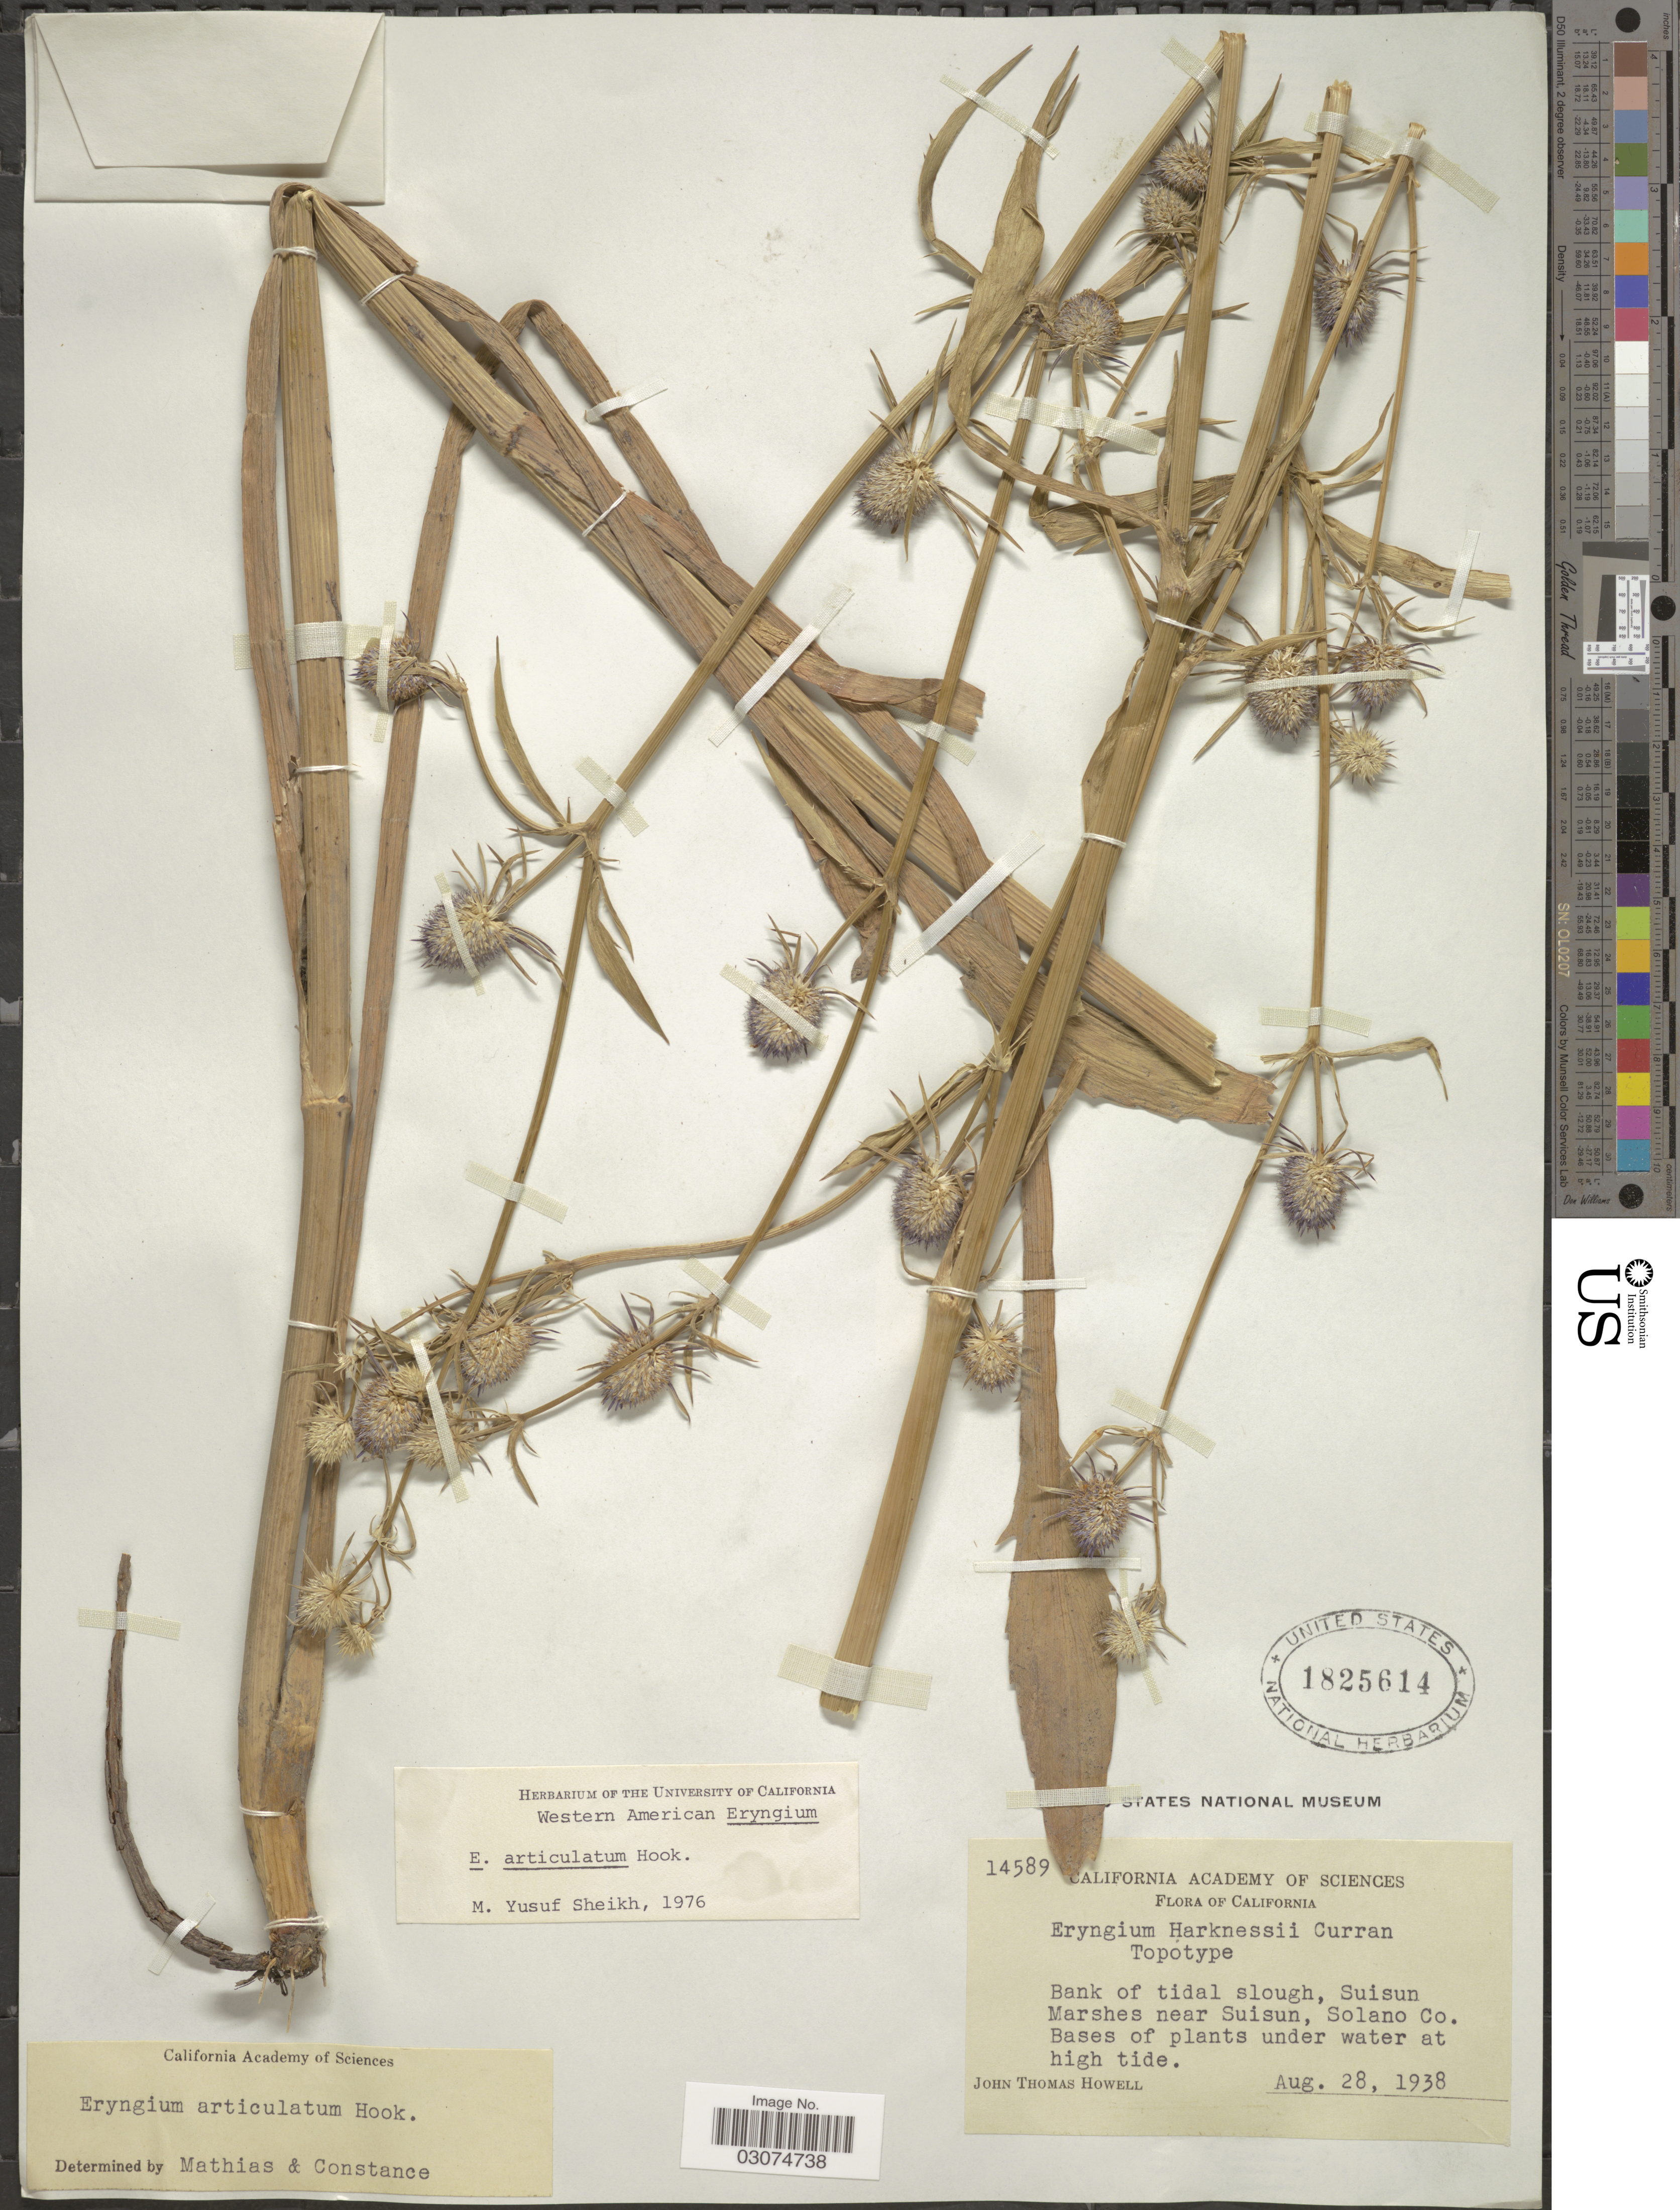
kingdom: Plantae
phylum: Tracheophyta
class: Magnoliopsida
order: Apiales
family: Apiaceae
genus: Eryngium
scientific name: Eryngium articulatum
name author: Hook.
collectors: J. T. Howell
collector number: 14589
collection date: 1938-08-28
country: United States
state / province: California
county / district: Solano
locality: Bank of tidal slough, Suisun Marshes near Suisun, Solano Co.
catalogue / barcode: US 1825614